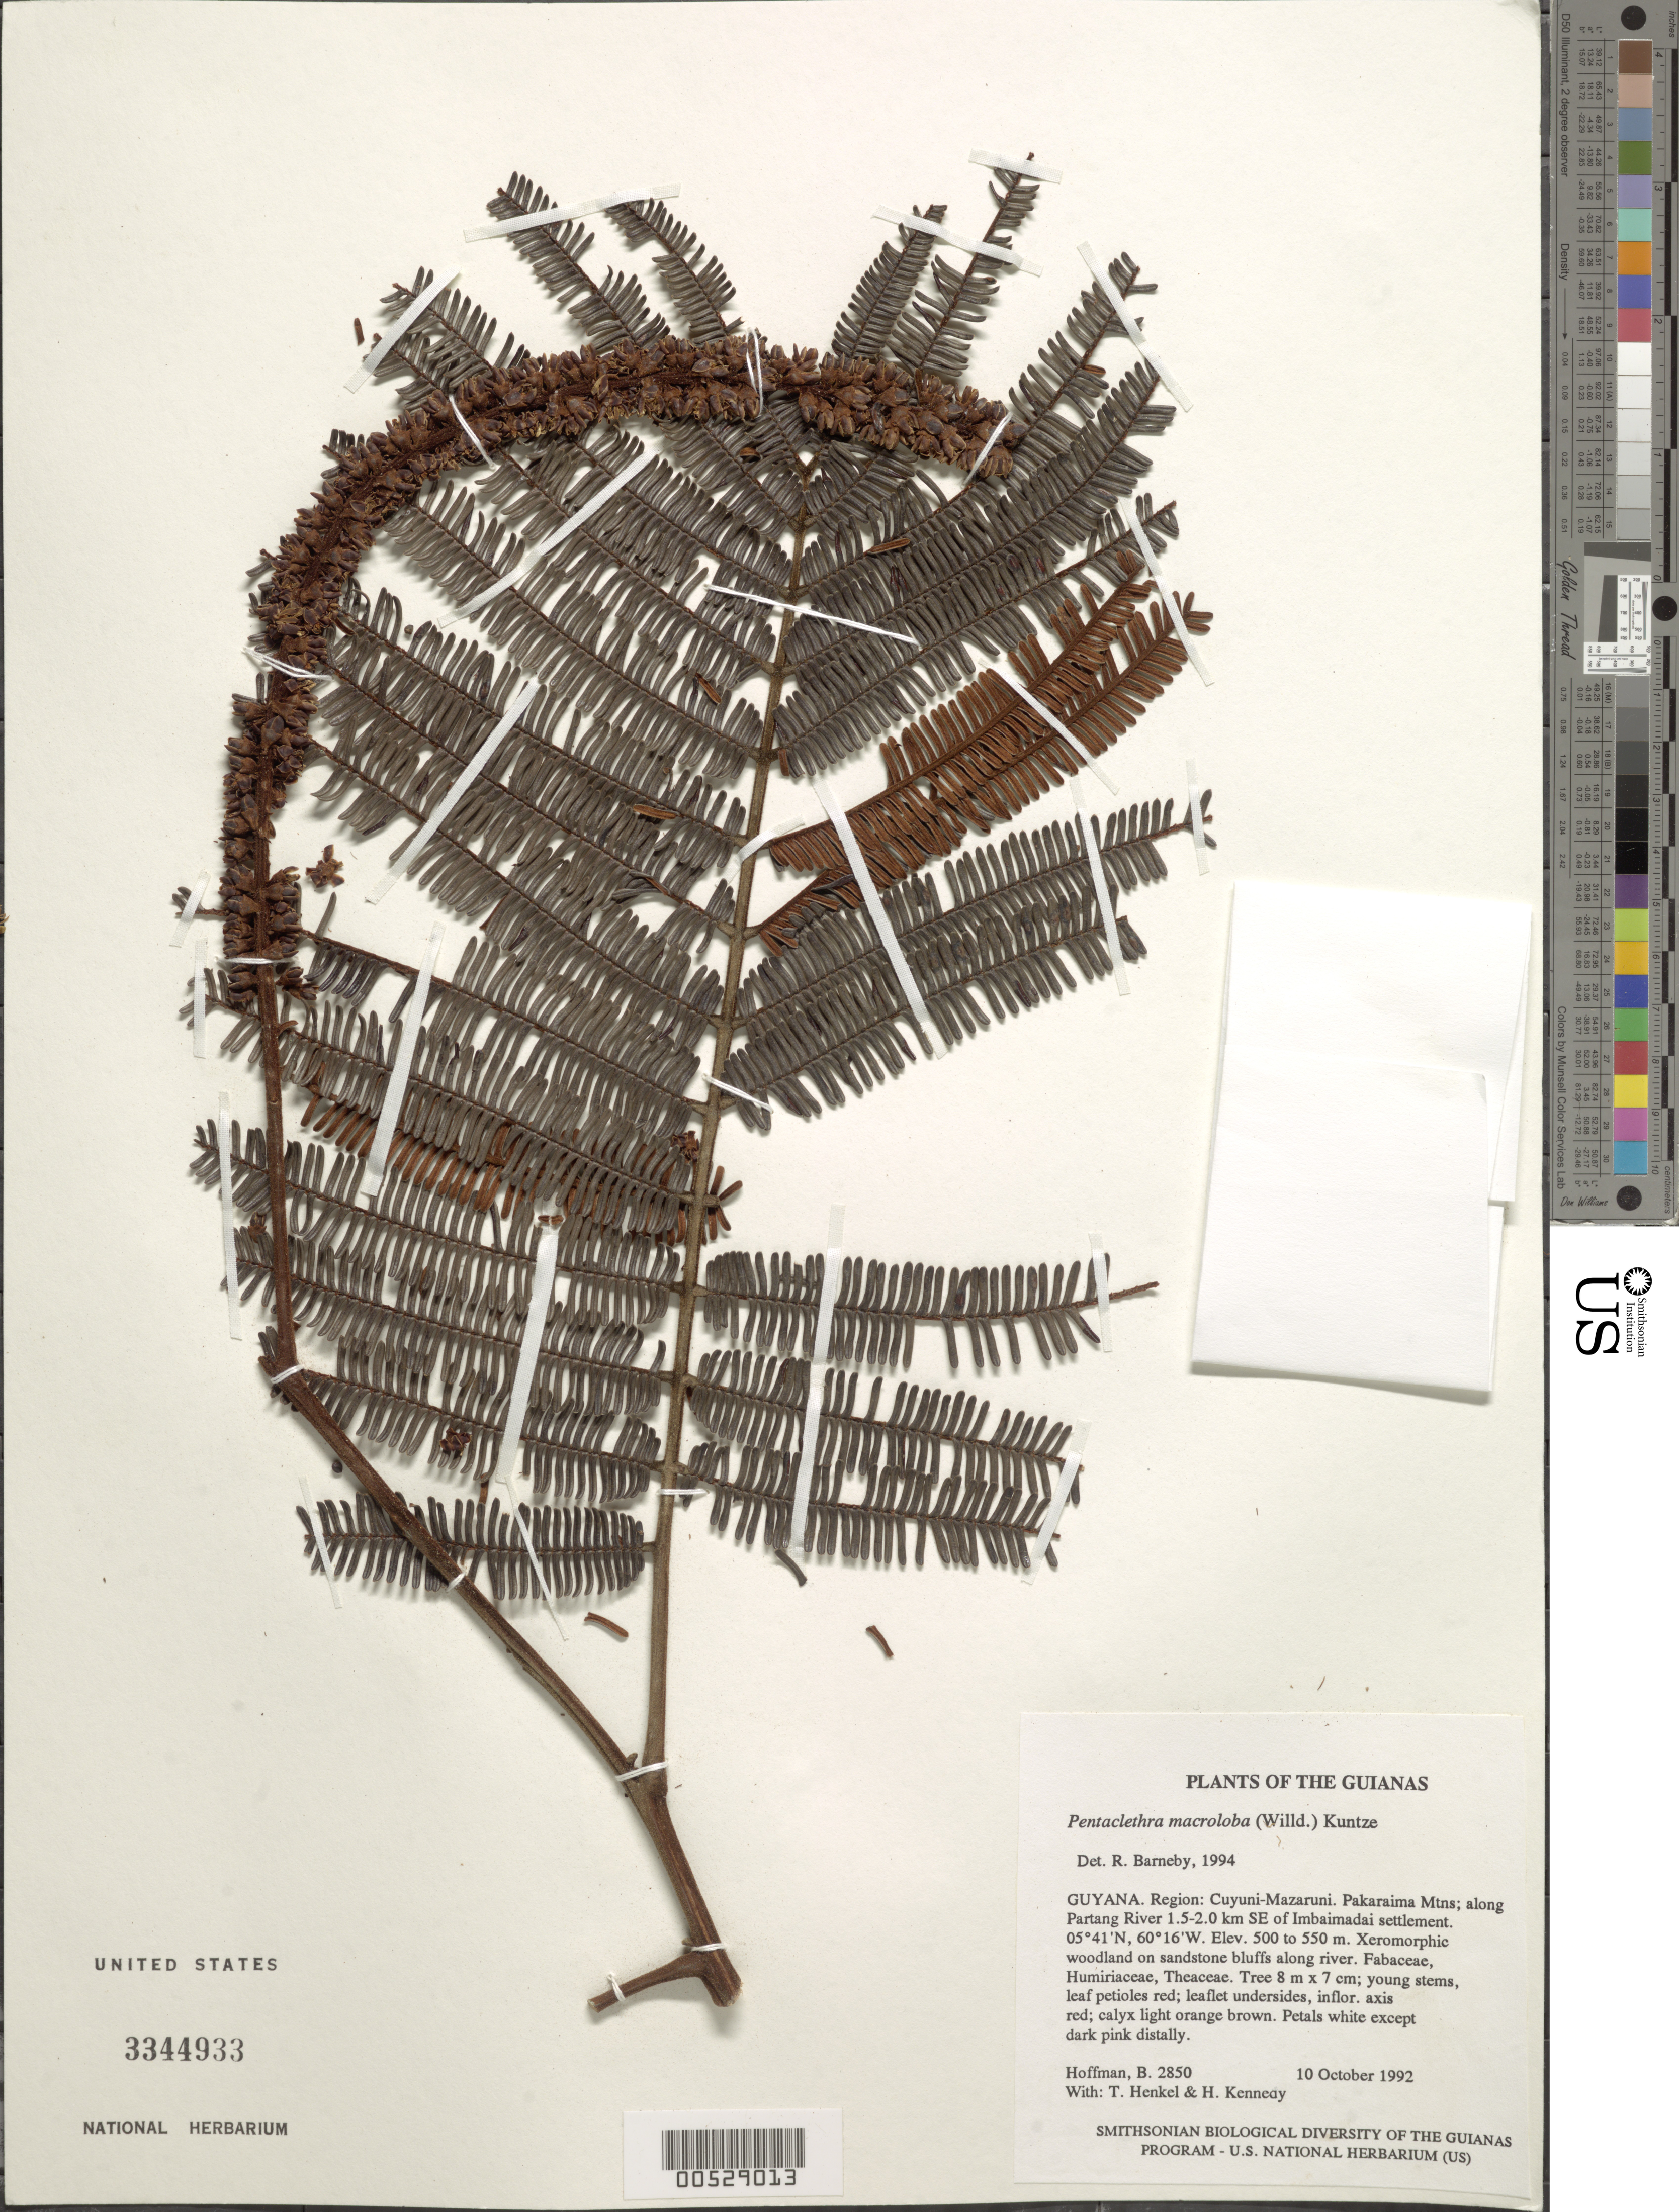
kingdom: Plantae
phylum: Tracheophyta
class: Magnoliopsida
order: Fabales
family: Fabaceae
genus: Pentaclethra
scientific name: Pentaclethra macroloba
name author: (Willd.) Kuntze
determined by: Barneby, Rupert C., (NY)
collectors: B. Hoffman, T. Henkel & H. Kennedy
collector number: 2850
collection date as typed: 10 October 1992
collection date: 1992-10-10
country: Guyana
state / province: Cuyuni-Mazaruni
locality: Pakaraima Mountains; along Partang River 1.5-2.0 km SE of Imbaimadai settlement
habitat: Xeromorphic woodland on sandstone bluffs along river. Fabaceae, Humiriaceae, Theaceae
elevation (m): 500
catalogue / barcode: US 3344933